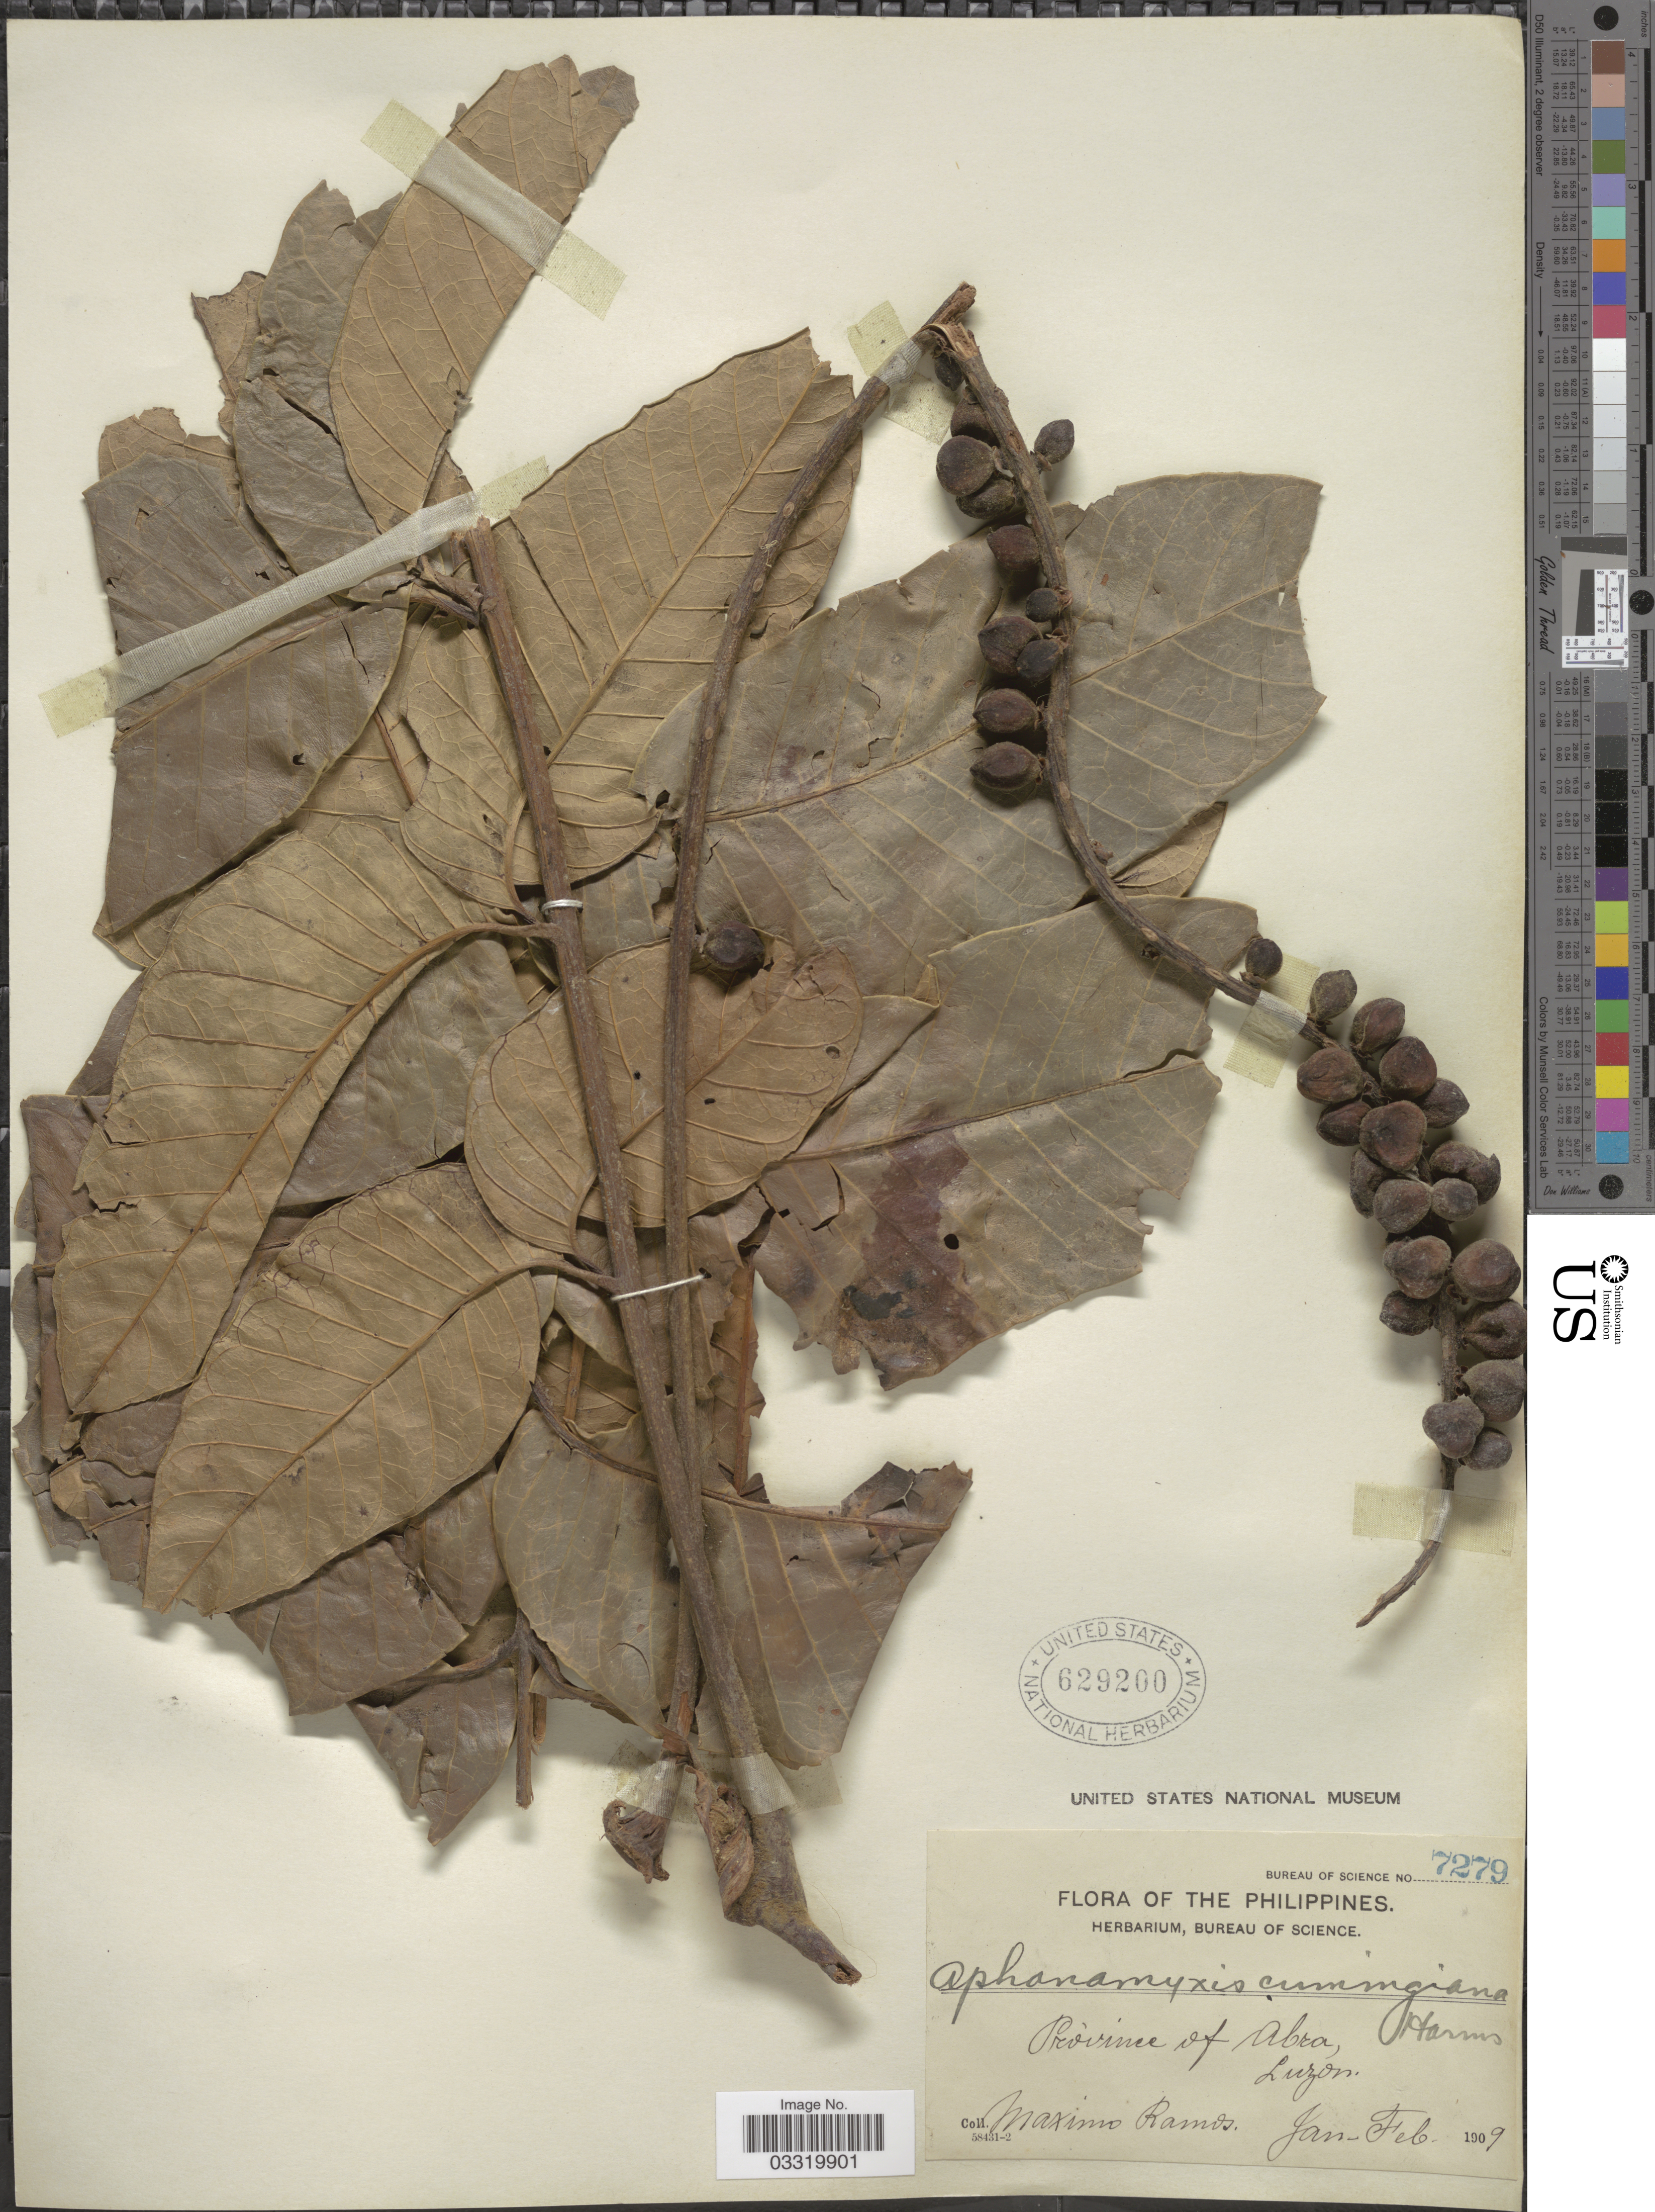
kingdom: Plantae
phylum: Tracheophyta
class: Magnoliopsida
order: Sapindales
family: Meliaceae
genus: Aphanamixis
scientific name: Aphanamixis polystachya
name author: (Wall.) R. Parker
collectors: M. Ramos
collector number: Bureau of Science 7279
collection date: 1909-01/1909-02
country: Philippines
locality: Province of Abra, Luzon.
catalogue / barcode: US 629200